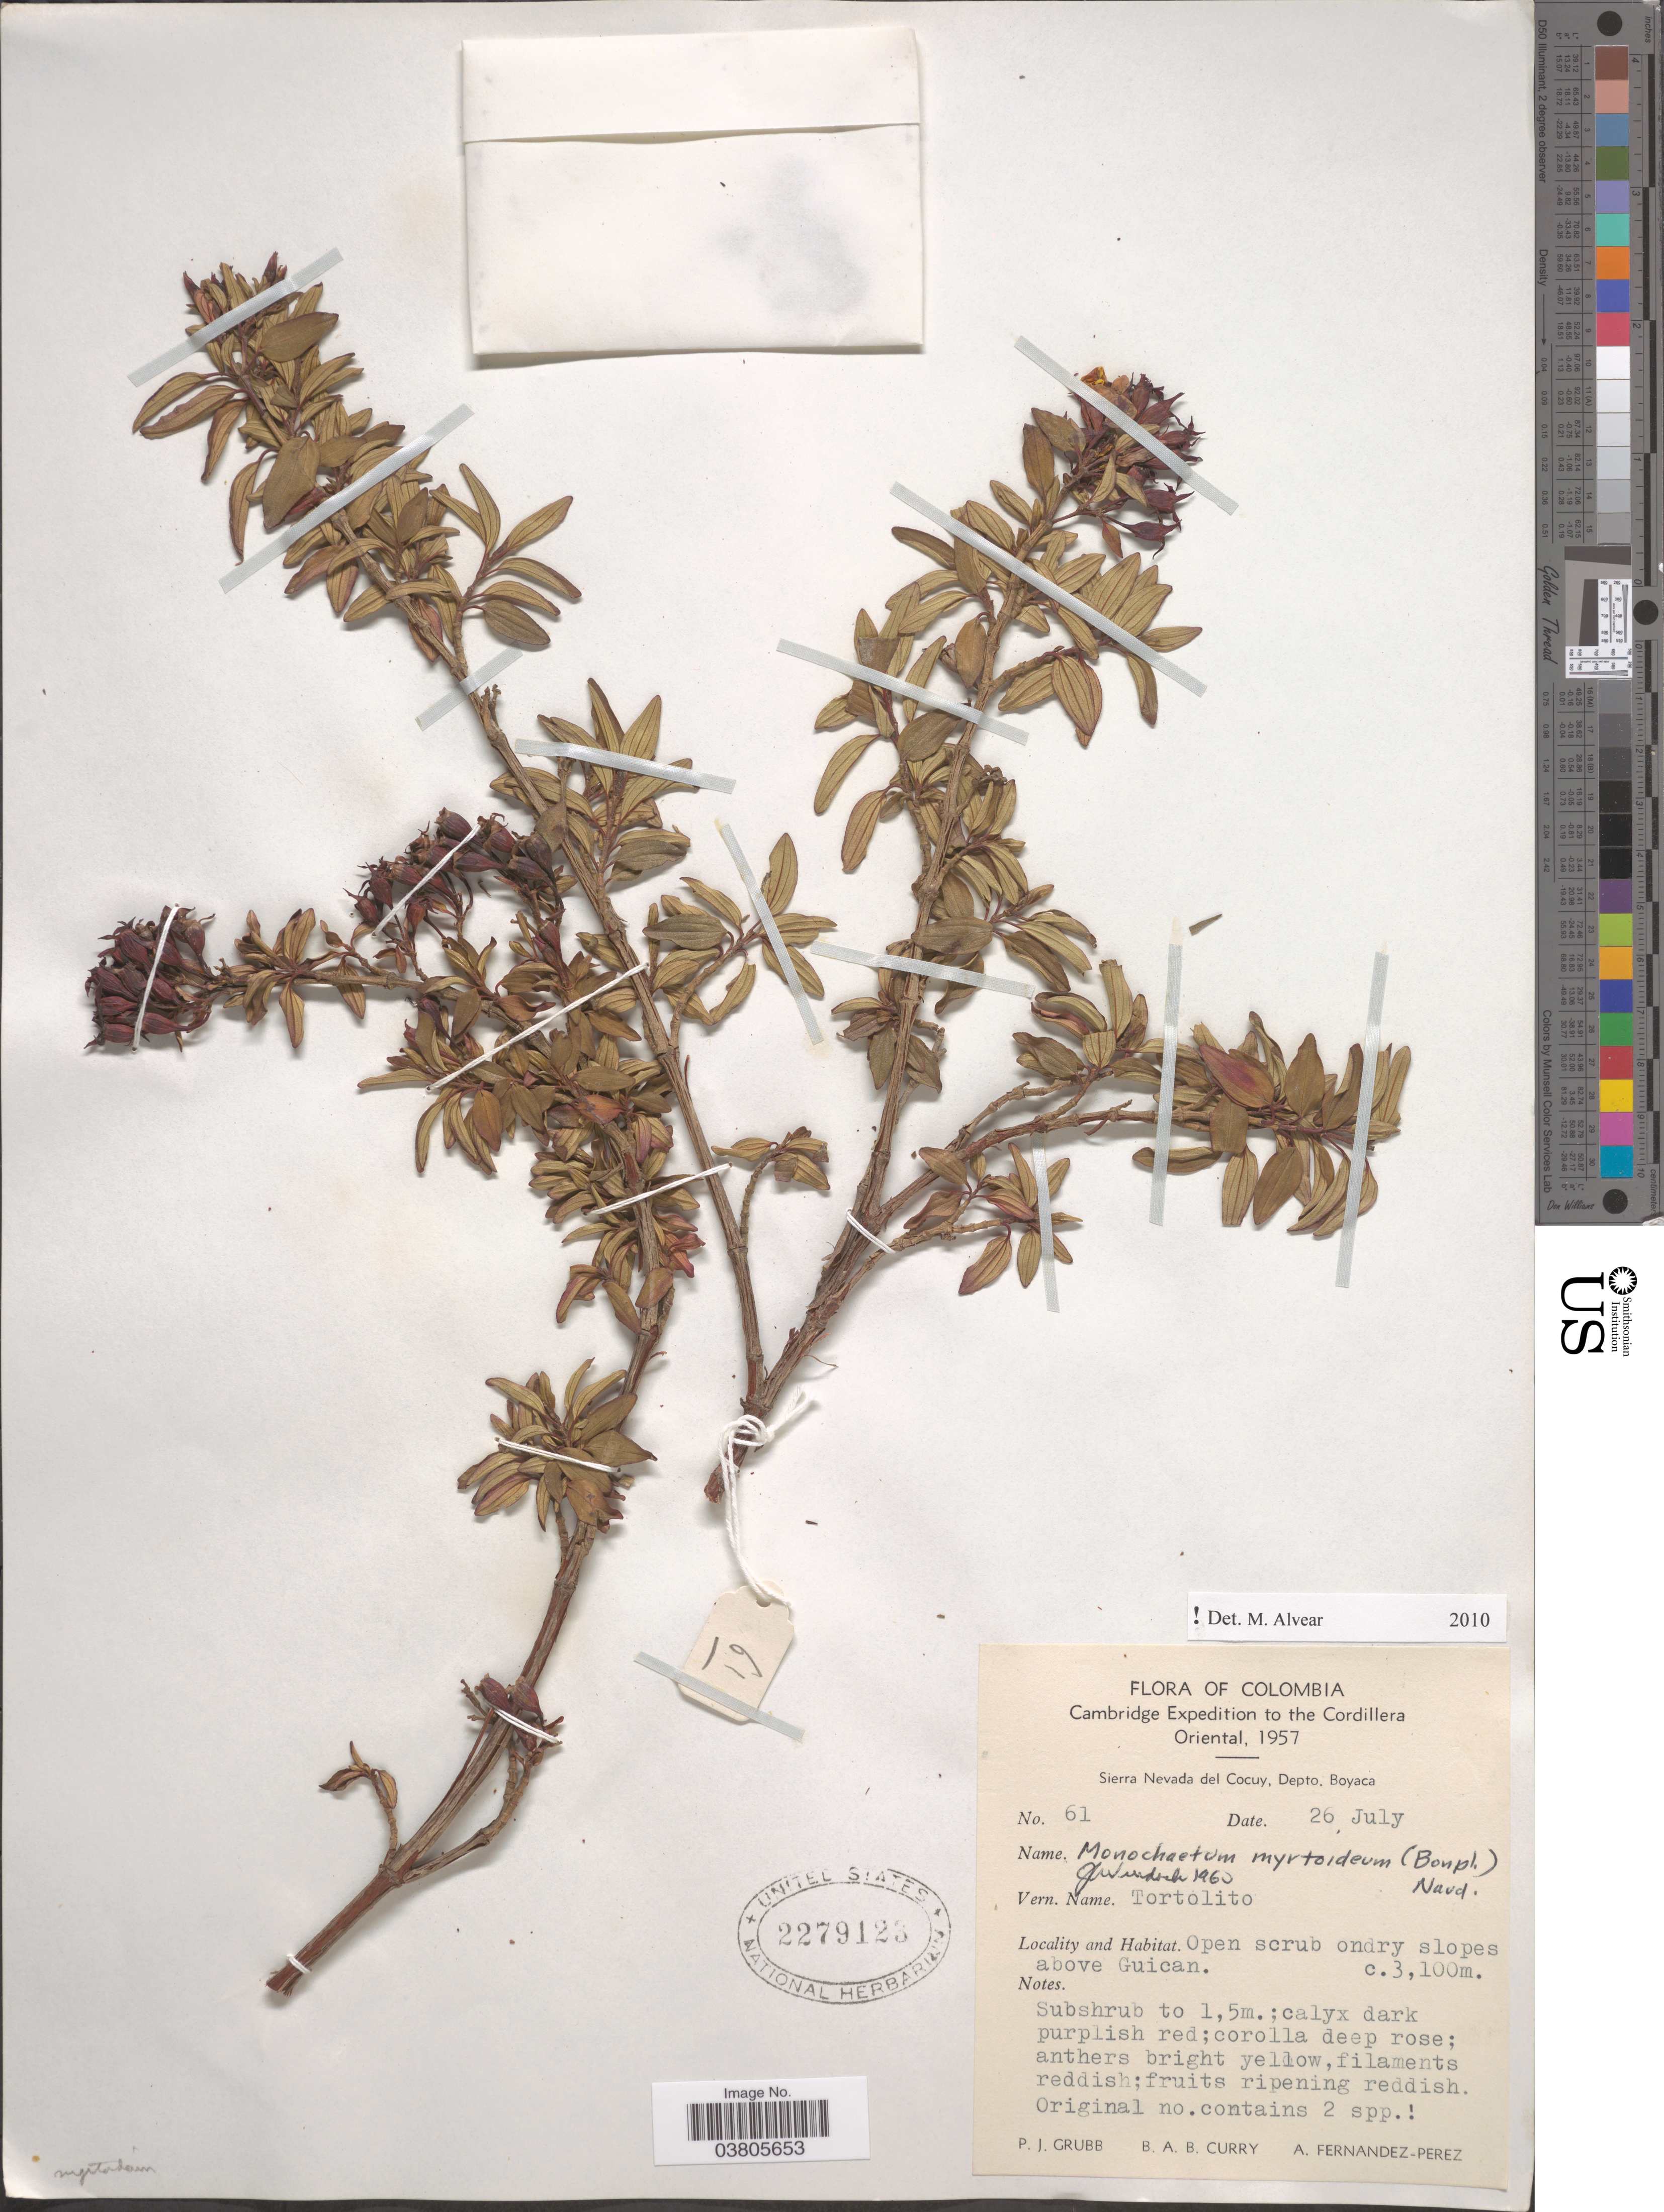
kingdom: Plantae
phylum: Tracheophyta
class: Magnoliopsida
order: Myrtales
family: Melastomataceae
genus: Monochaetum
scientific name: Monochaetum myrtoideum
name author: Naudin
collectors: P. J. Grubb, B. A. B. Curry & A. Fernández-Pérez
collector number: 61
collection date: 1957-07-26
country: Colombia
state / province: Boyacá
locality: Cordillera Oriental. Sierra Nevada del Cocuy, Depto. Boyaca. Open scrub ondry slopes above Guican.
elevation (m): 3100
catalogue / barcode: US 2279123